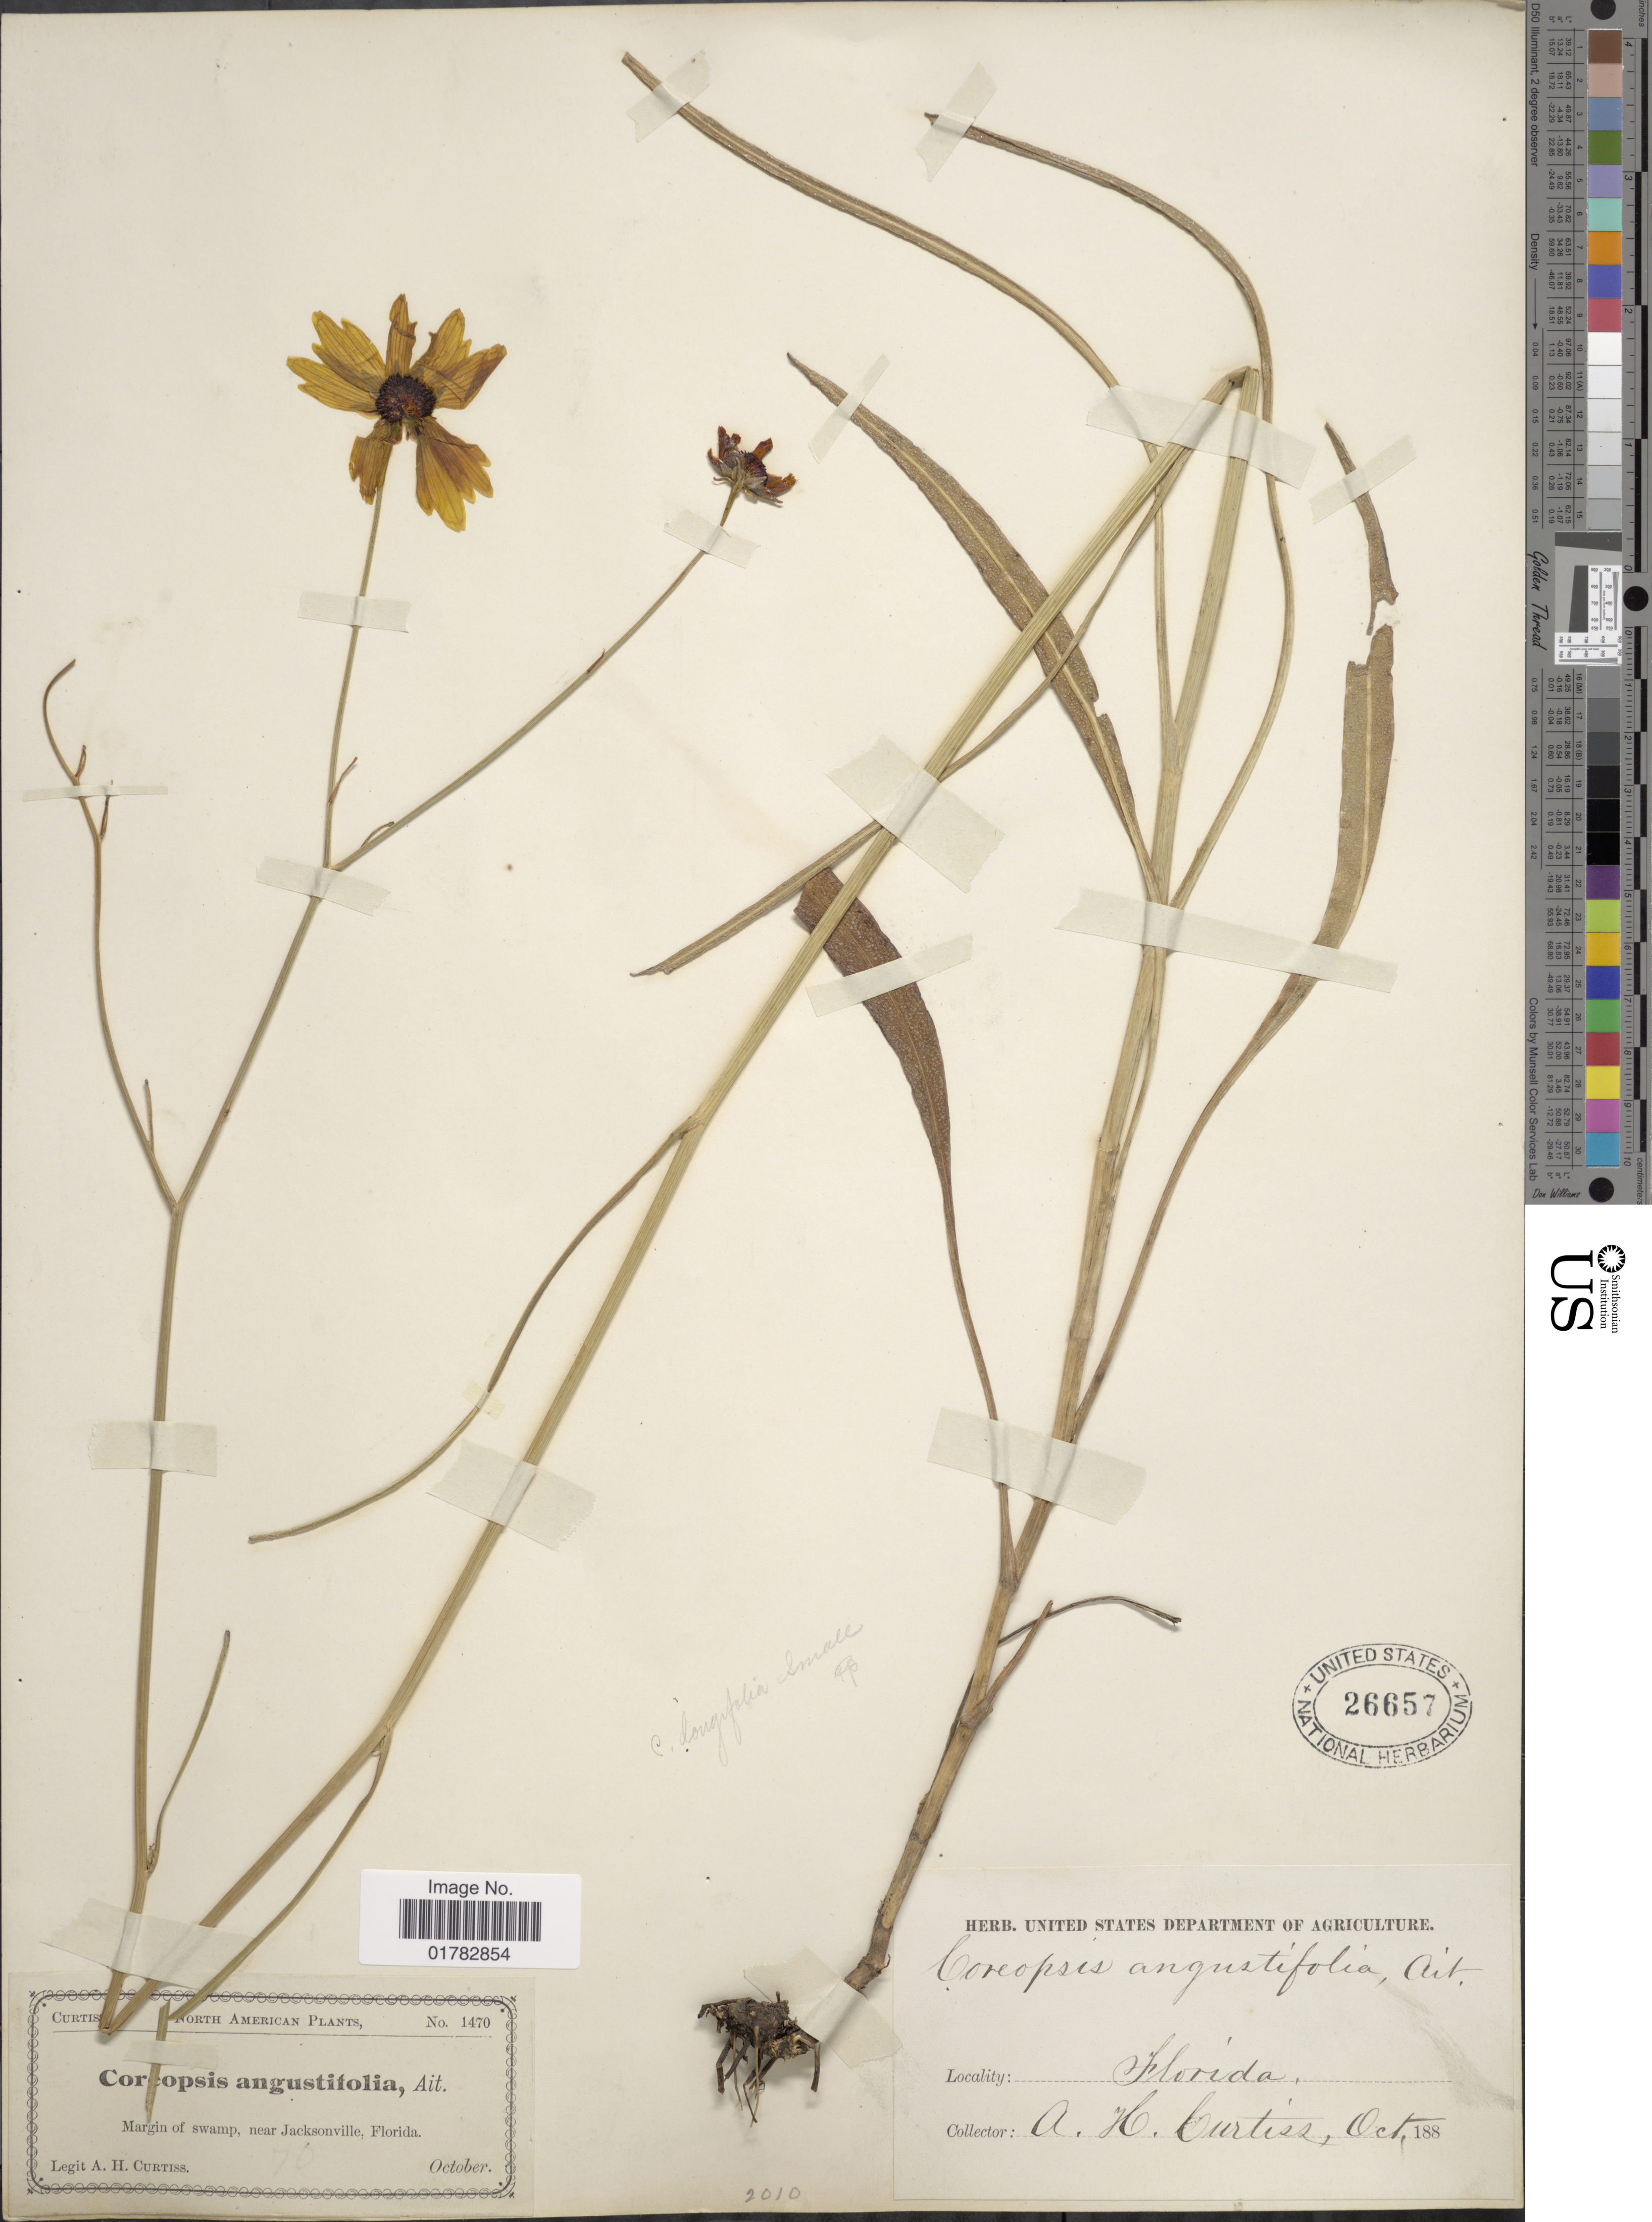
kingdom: Plantae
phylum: Tracheophyta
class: Magnoliopsida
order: Asterales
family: Asteraceae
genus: Coreopsis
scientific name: Coreopsis longifolia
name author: Small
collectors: A. H. Curtiss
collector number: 1470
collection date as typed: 188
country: United States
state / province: Florida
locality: North America, Margin of swamp, near Jacksonville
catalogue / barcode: US 26657